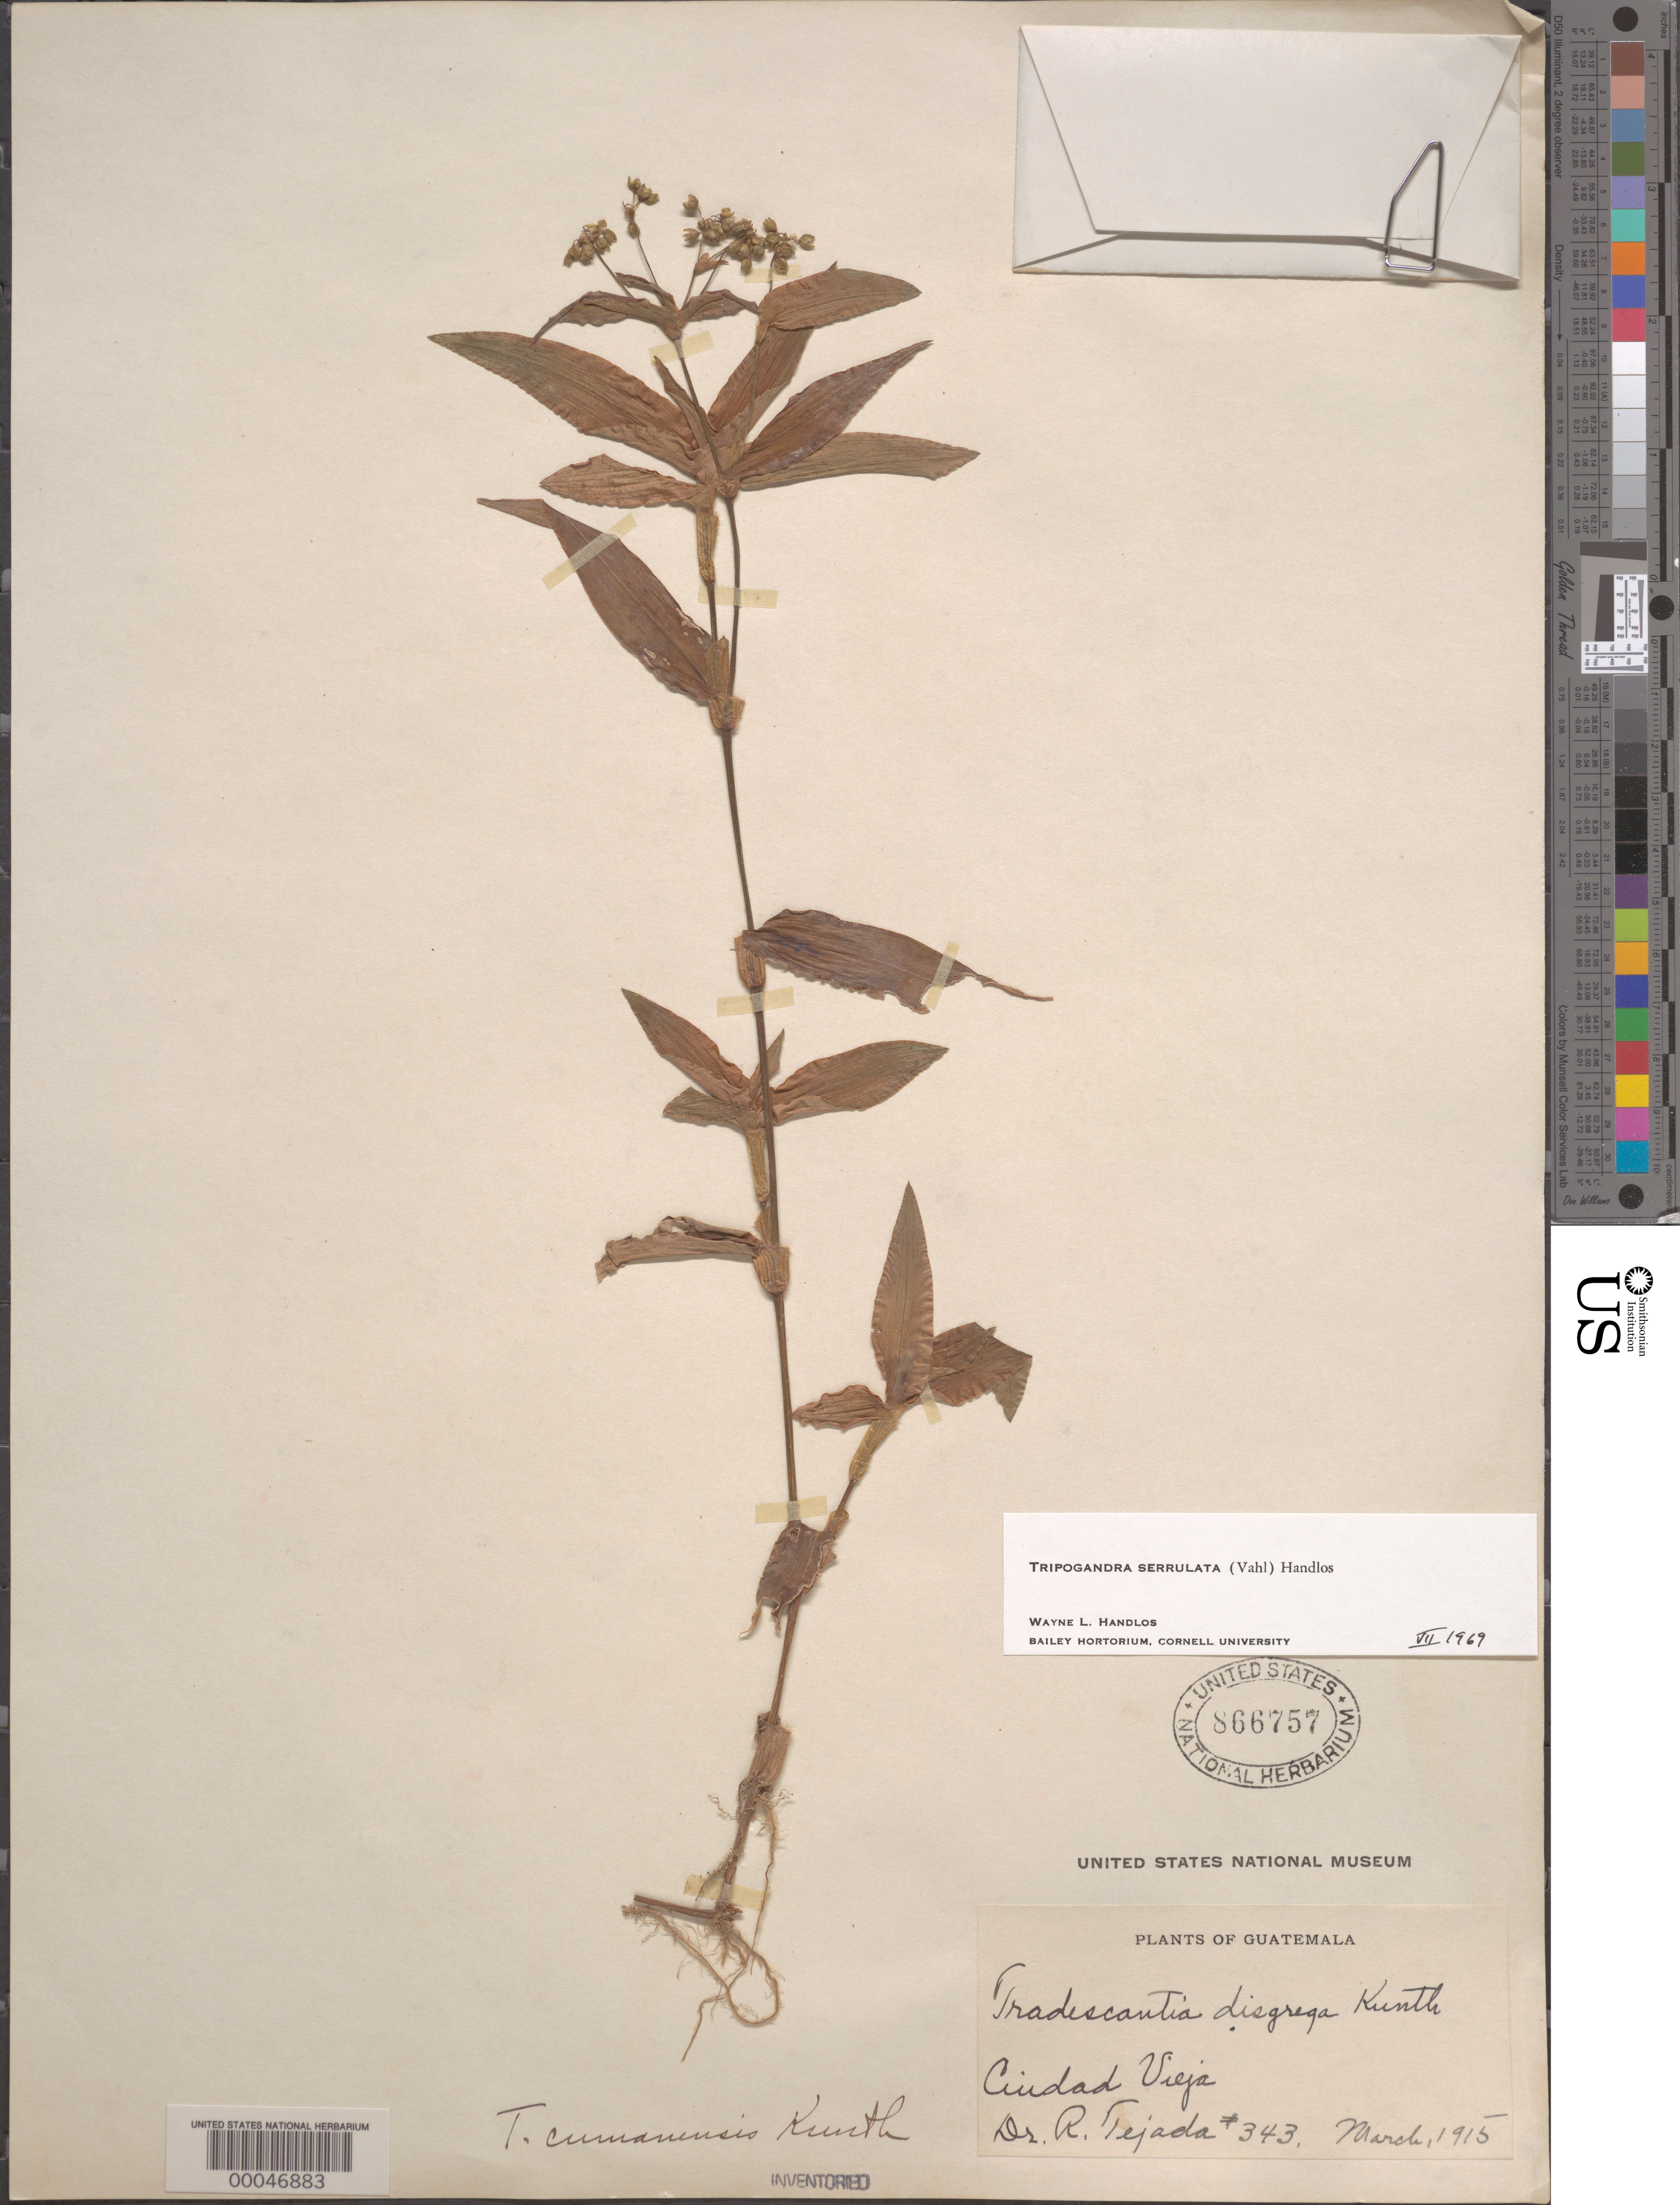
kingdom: Plantae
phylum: Tracheophyta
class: Liliopsida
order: Commelinales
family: Commelinaceae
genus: Tripogandra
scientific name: Tripogandra serrulata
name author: (Vahl) Handlos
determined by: Handlos, W. L.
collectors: R. Tejada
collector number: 343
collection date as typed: Mar 1915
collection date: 1915-03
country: Guatemala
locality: Ciudad vieja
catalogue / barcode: US 866757